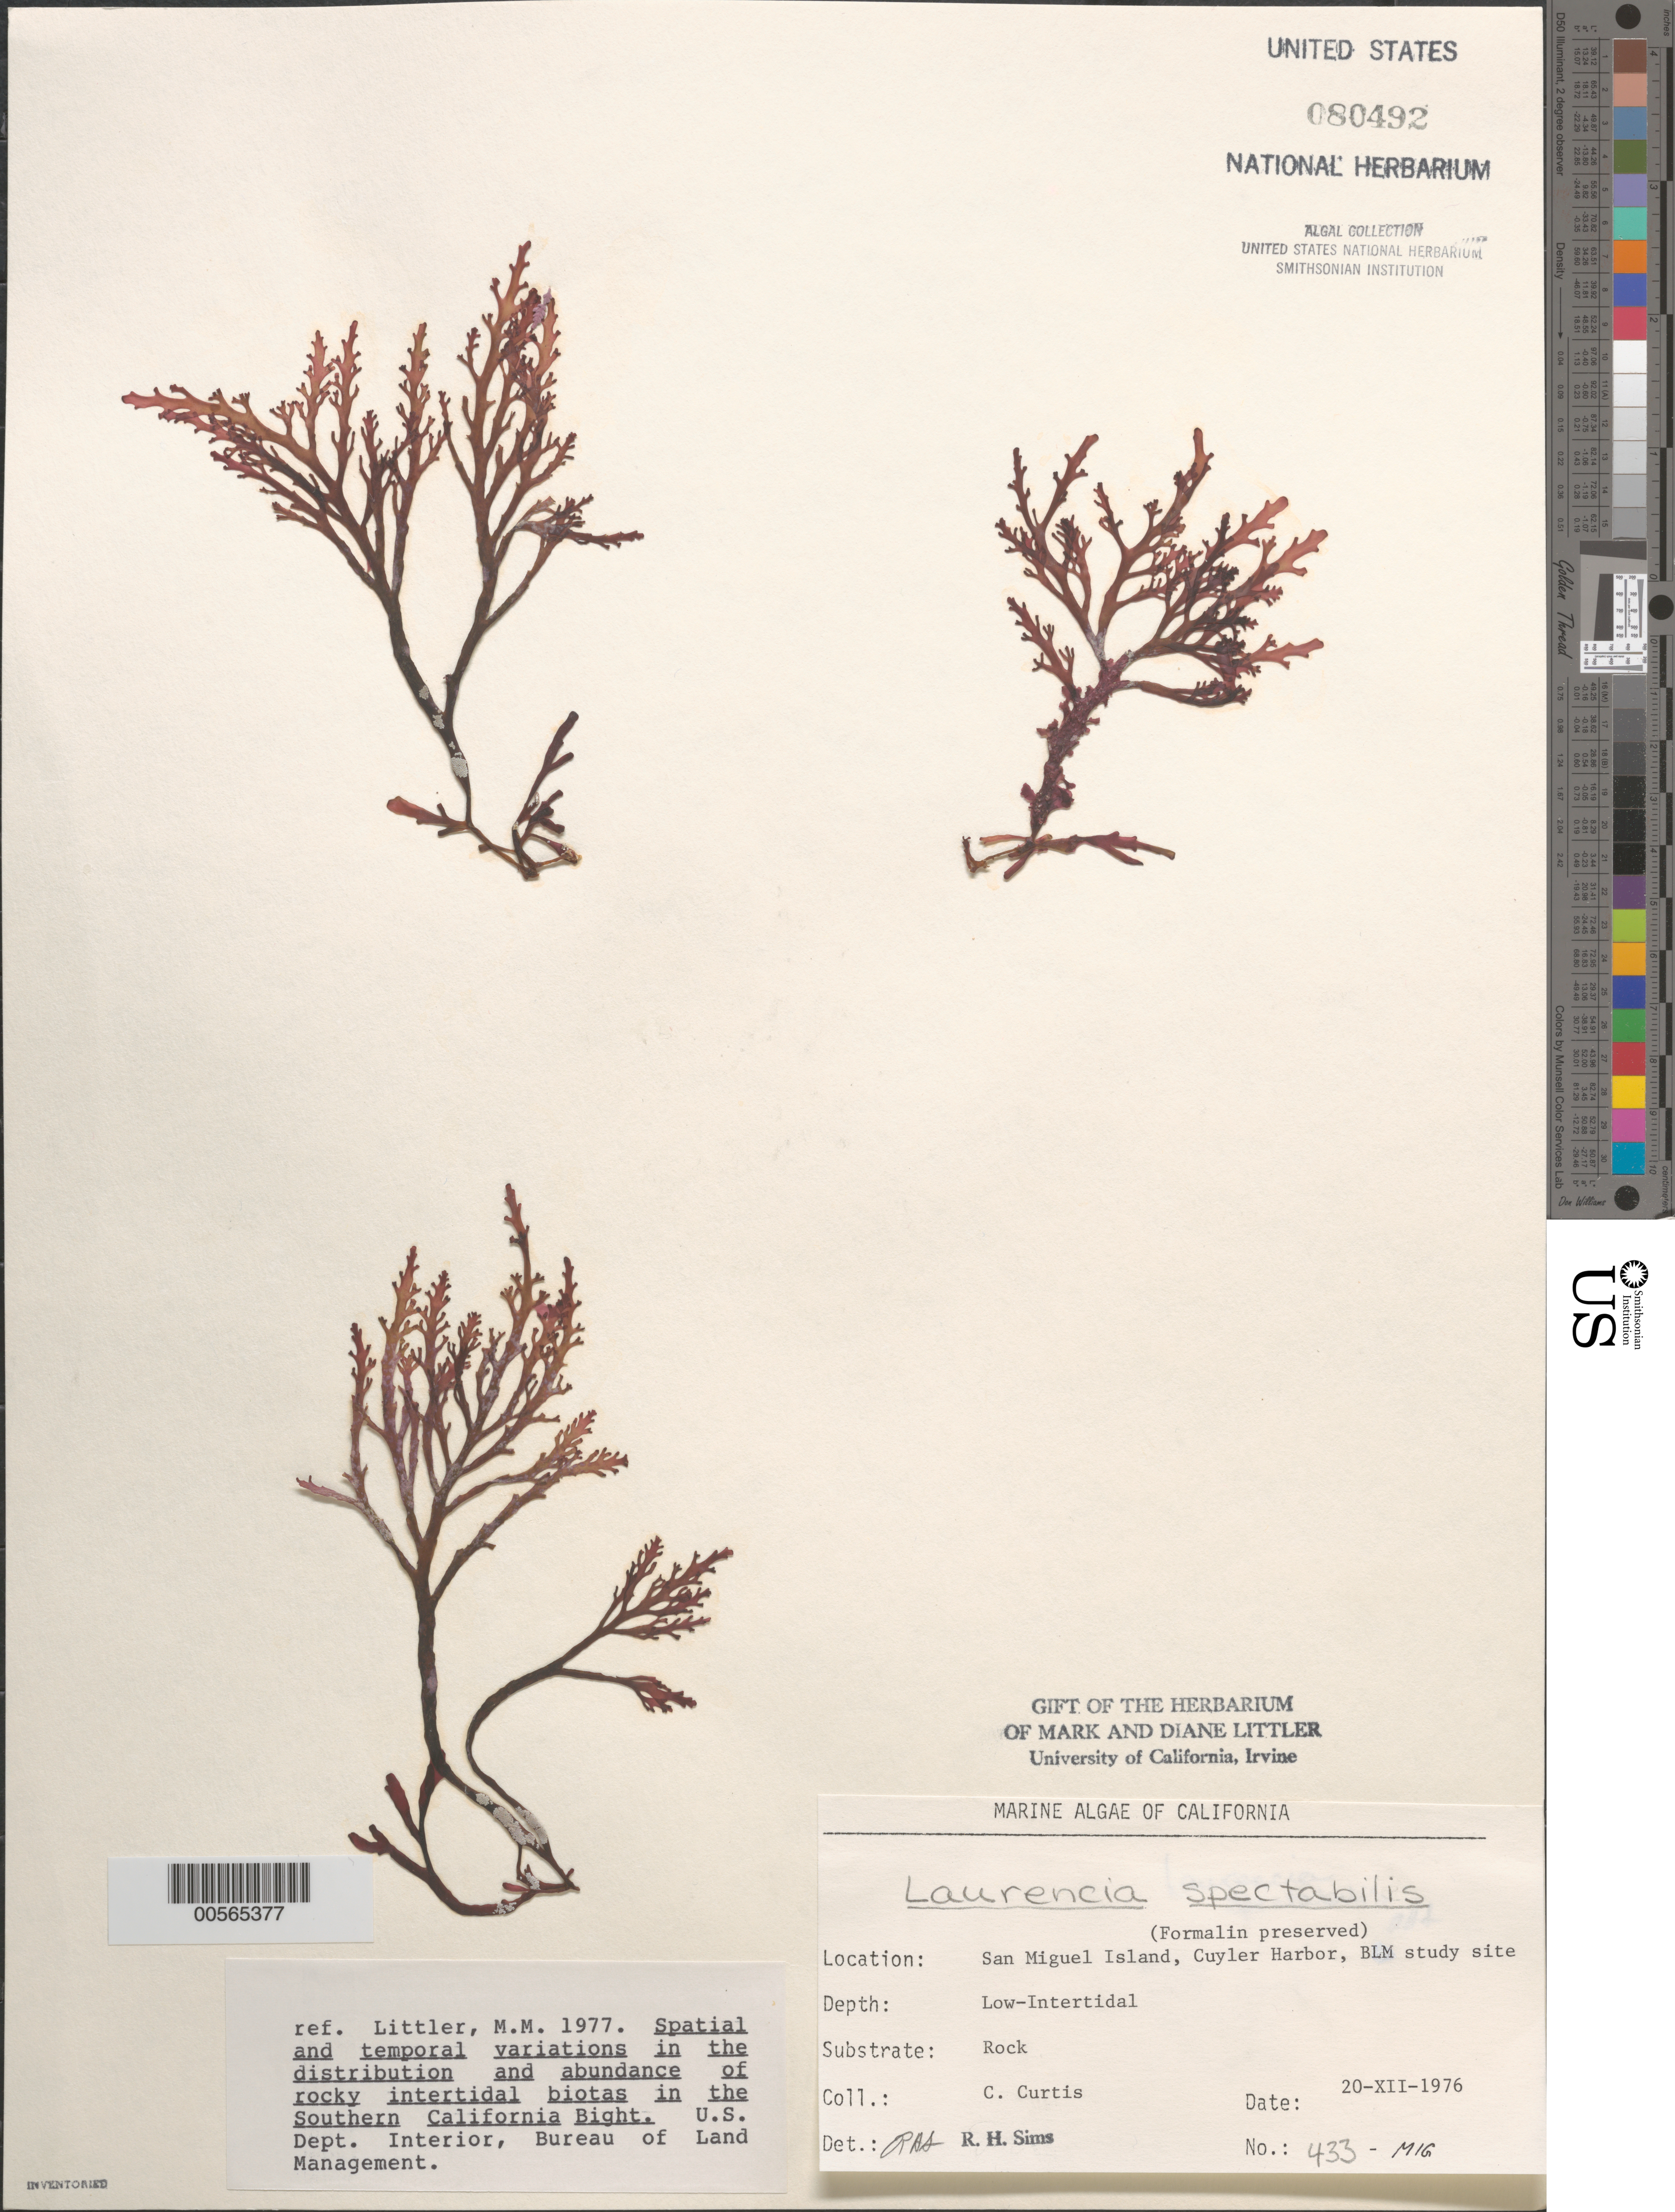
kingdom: Plantae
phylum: Rhodophyta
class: Florideophyceae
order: Ceramiales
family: Rhodomelaceae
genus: Osmundea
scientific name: Osmundea spectabilis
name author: (Postels & Rupr.) K.W. Nam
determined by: Algae name updating Project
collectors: C. Curtis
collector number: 433-MIG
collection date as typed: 20 Dec 1976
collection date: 1976-12-20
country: United States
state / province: California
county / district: Santa Barbara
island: San Miguel Island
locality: Cuyler Harbor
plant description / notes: BLM-SOCALBIGHT Rocky Intertidal Survey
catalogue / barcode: US 80492